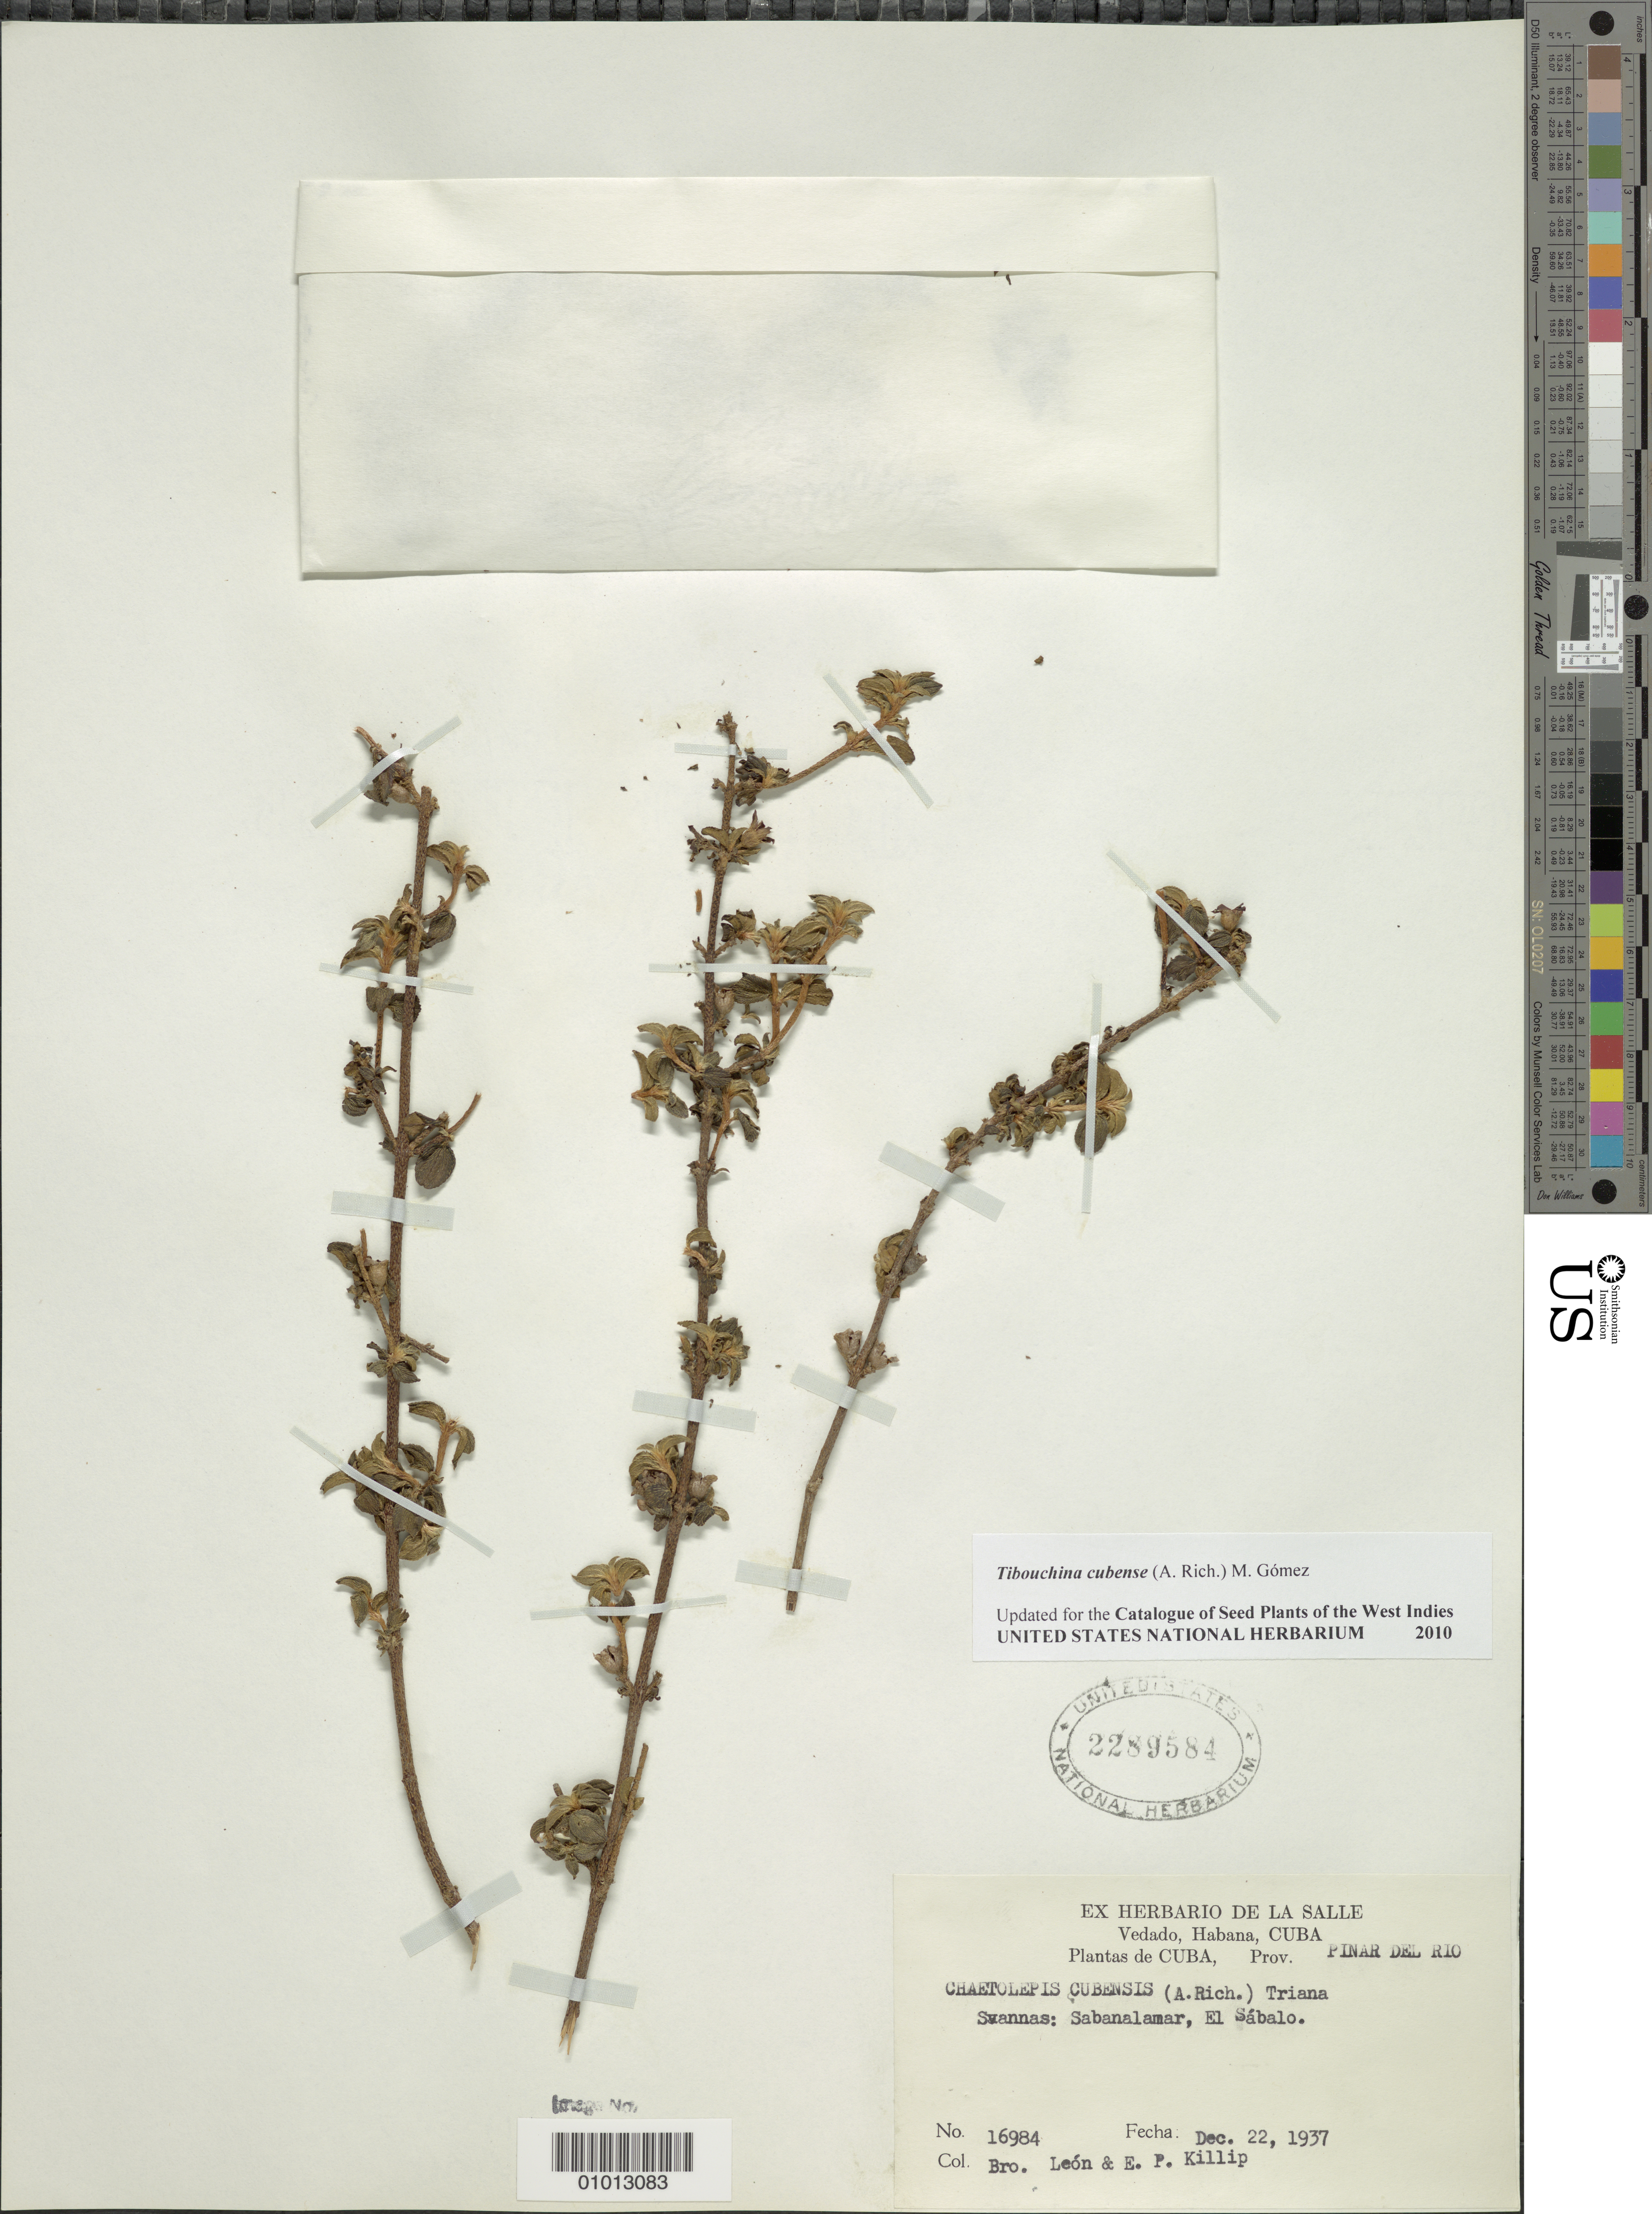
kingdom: Plantae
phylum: Tracheophyta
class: Magnoliopsida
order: Myrtales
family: Melastomataceae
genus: Arthrostemma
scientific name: Arthrostemma cubense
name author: A. Rich.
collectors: Bro. León & E. P. Killip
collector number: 16984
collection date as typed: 22 Dec 1937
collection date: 1937-12-22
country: Cuba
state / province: Pinar del Rio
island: Cuba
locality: Sabanalamar, El Sábalo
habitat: Savannas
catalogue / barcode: US 2289584